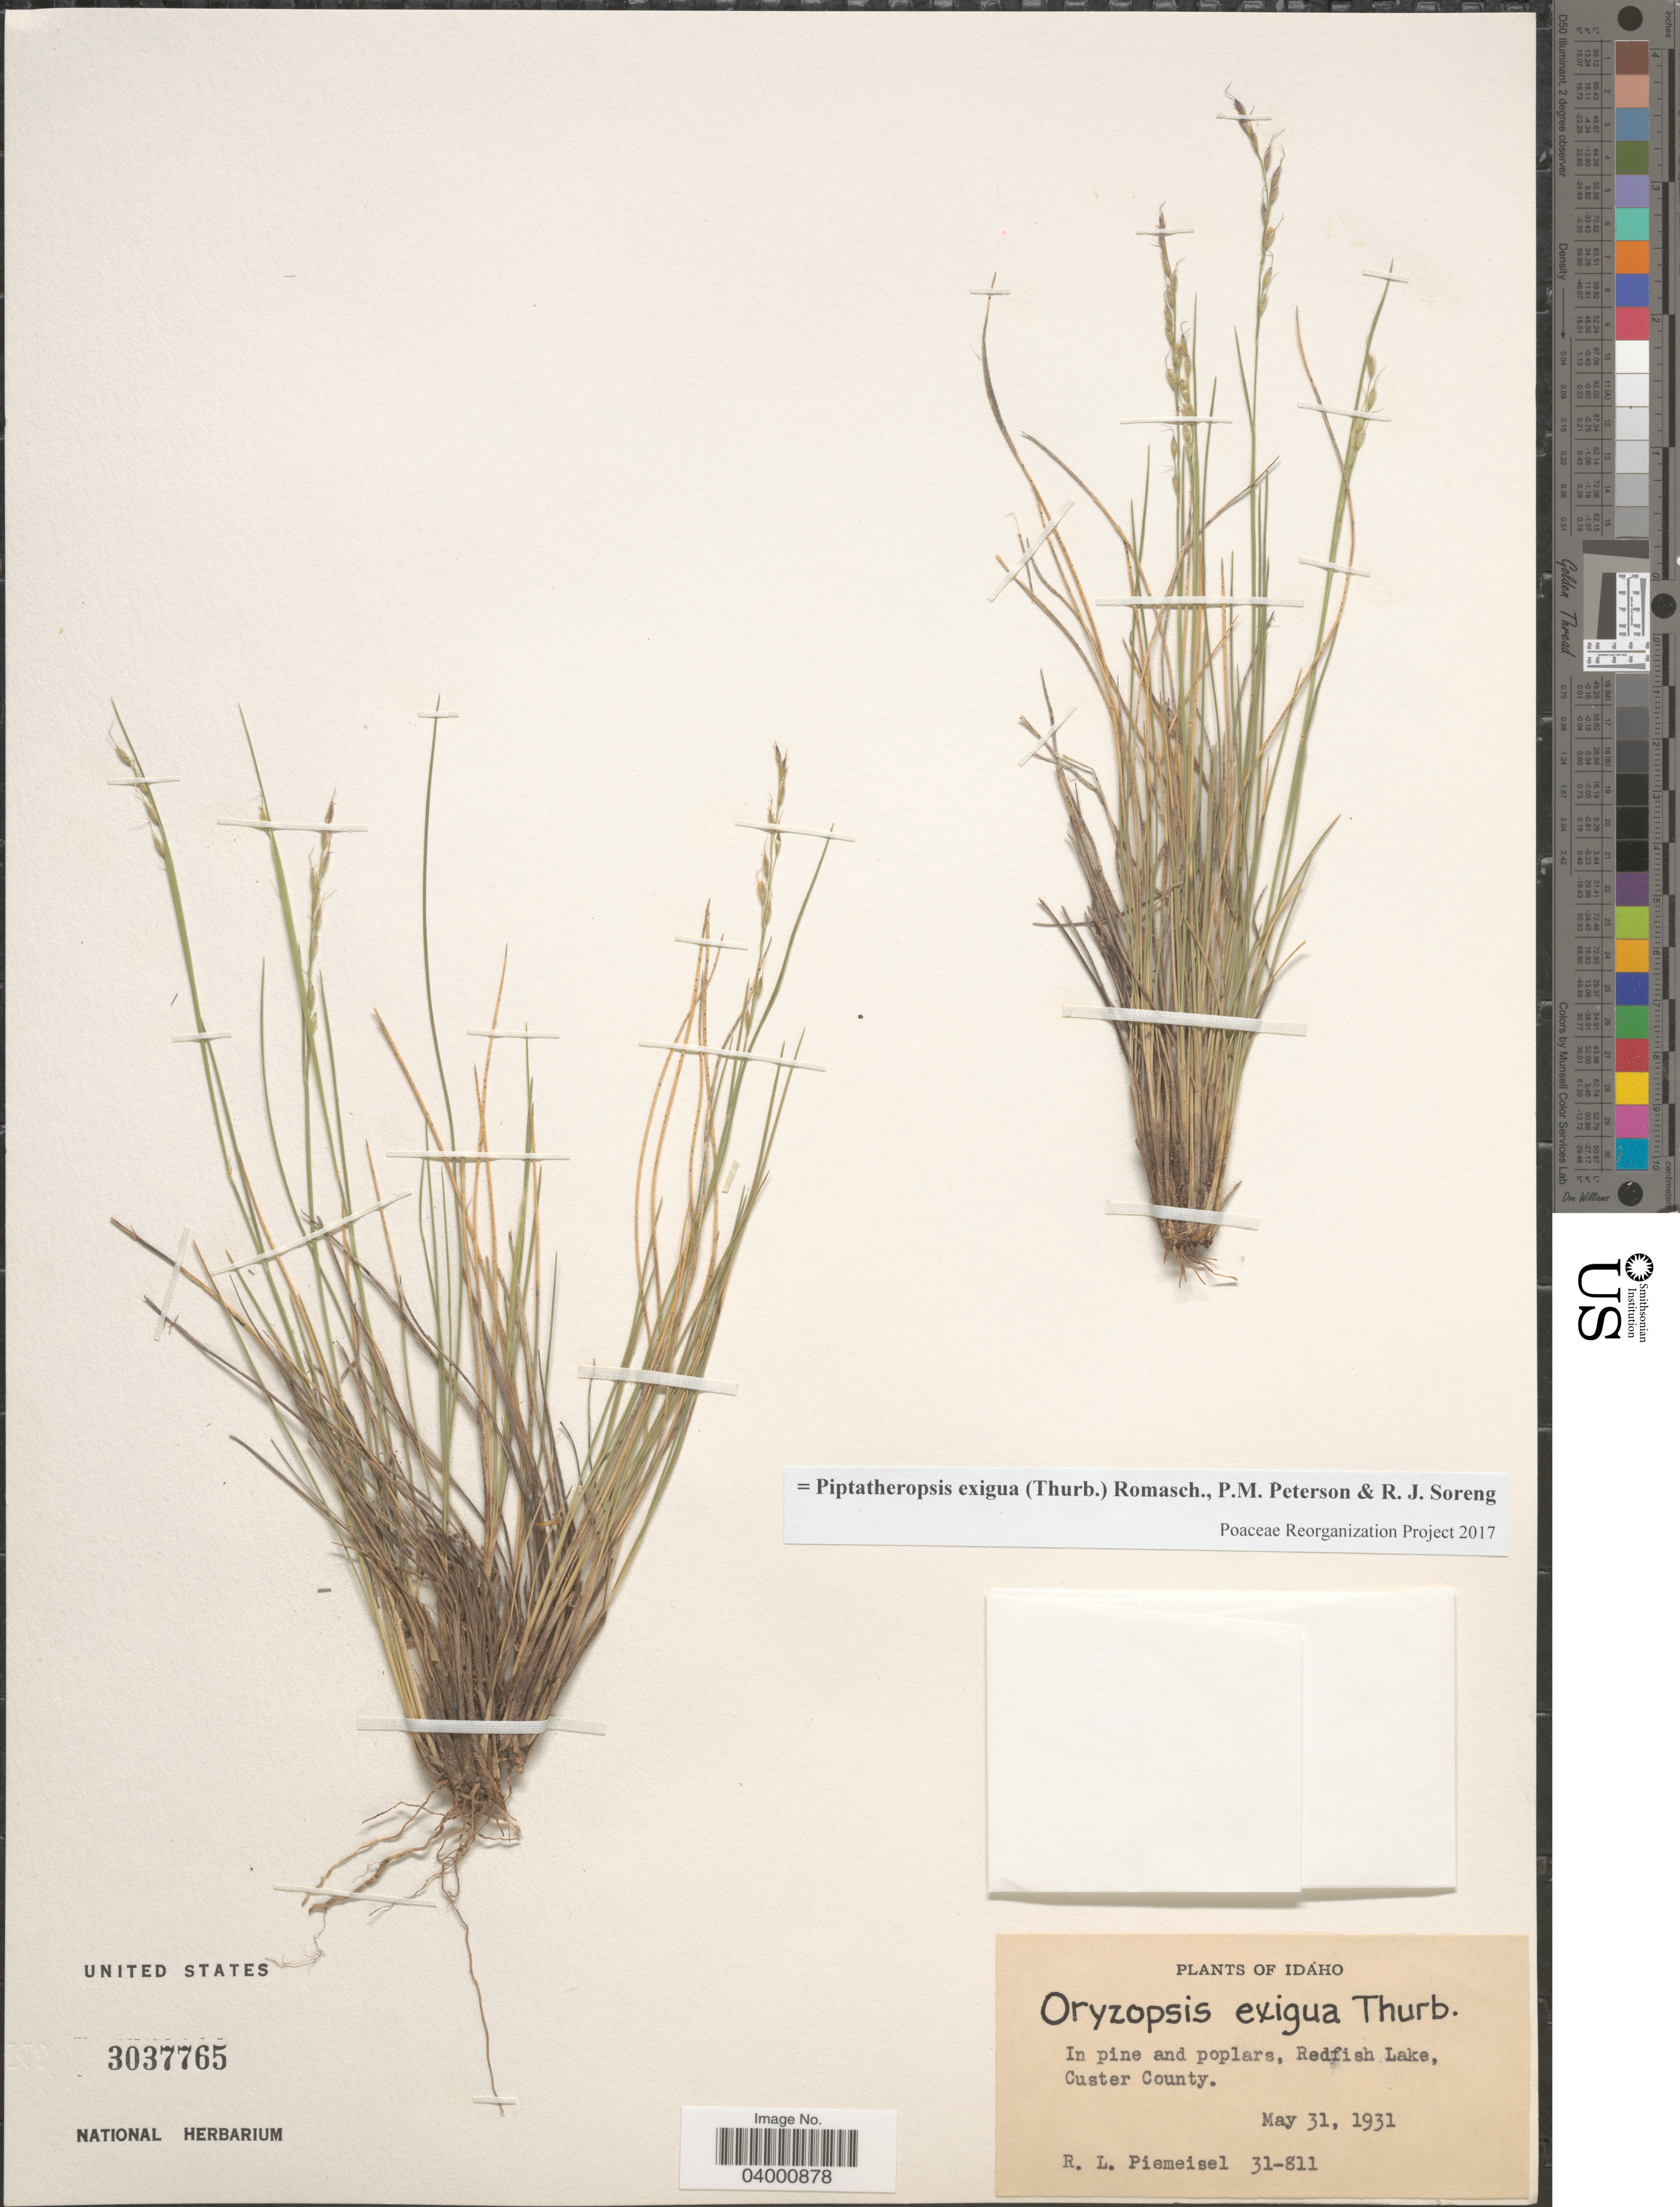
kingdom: Plantae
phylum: Tracheophyta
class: Liliopsida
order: Poales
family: Poaceae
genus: Piptatheropsis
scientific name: Piptatheropsis exigua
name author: (Thurb.) Romasch. et al.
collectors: R. L. Piemeisel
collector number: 31-811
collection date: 1931-05-31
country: United States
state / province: Idaho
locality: Redfish Lake, Custer County.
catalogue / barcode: US 3037765